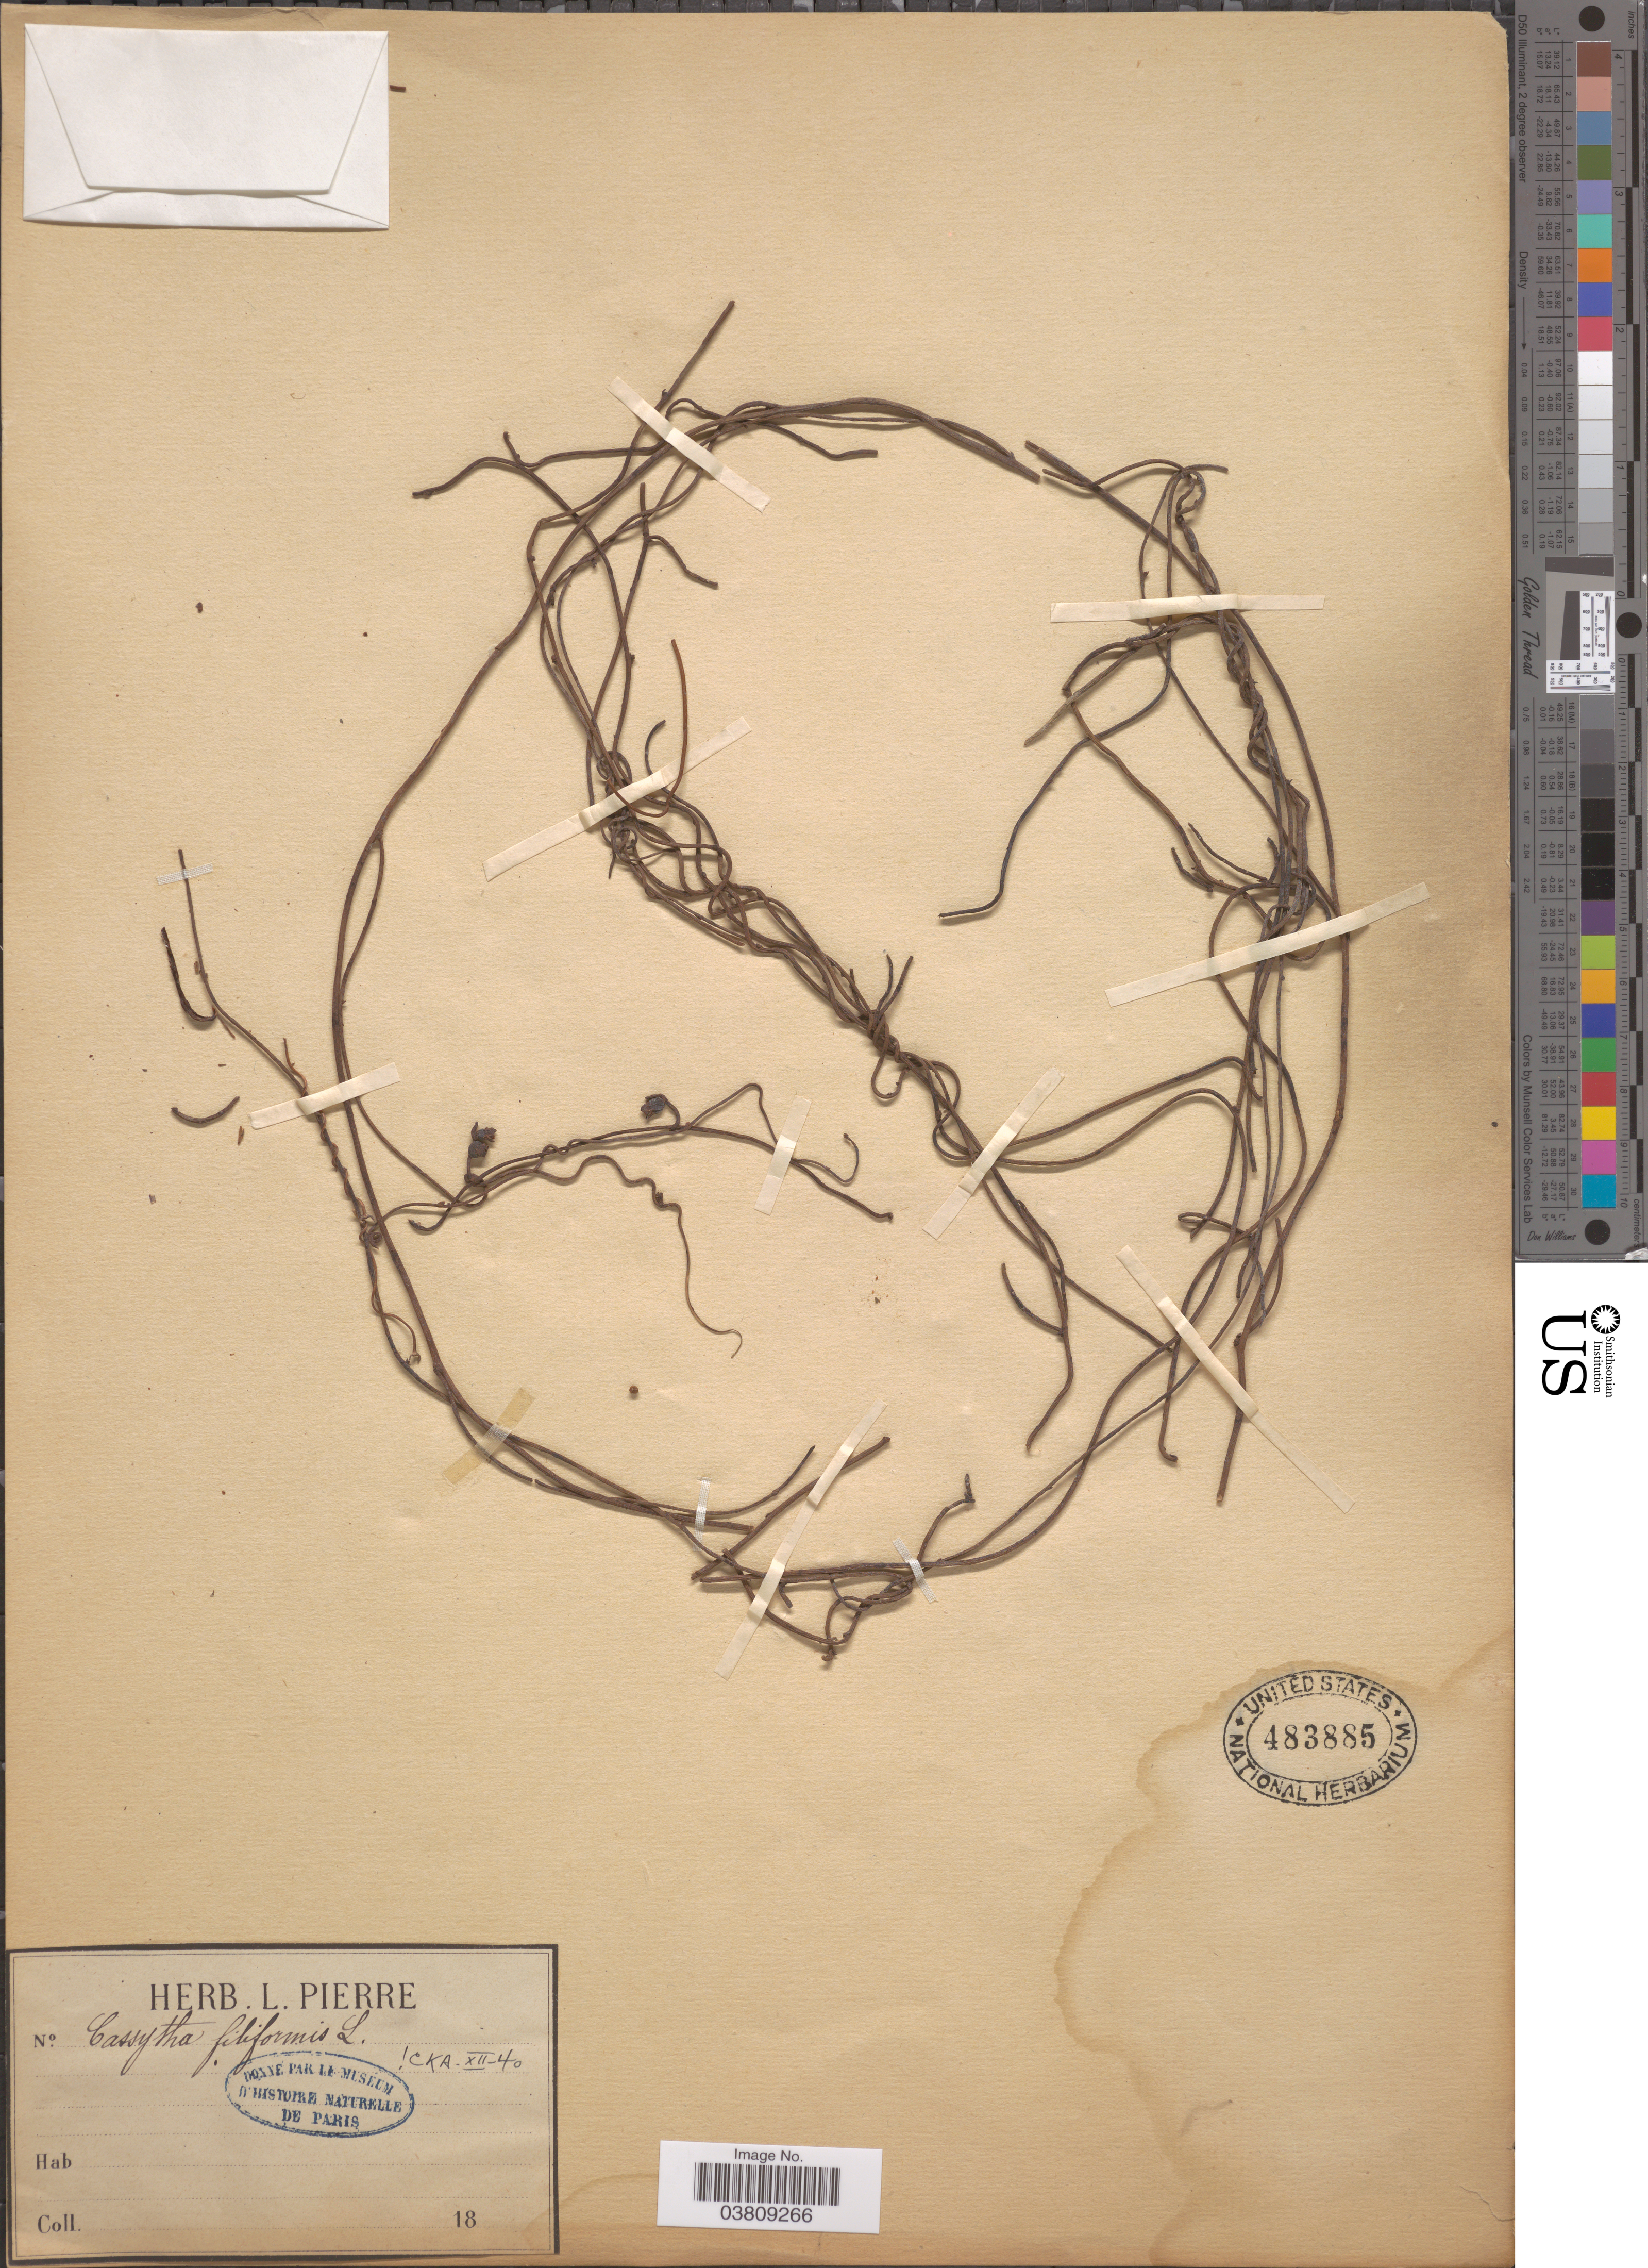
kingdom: Plantae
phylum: Tracheophyta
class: Magnoliopsida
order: Laurales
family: Lauraceae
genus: Cassytha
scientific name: Cassytha filiformis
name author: L.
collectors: L. Pierre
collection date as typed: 18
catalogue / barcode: US 483885